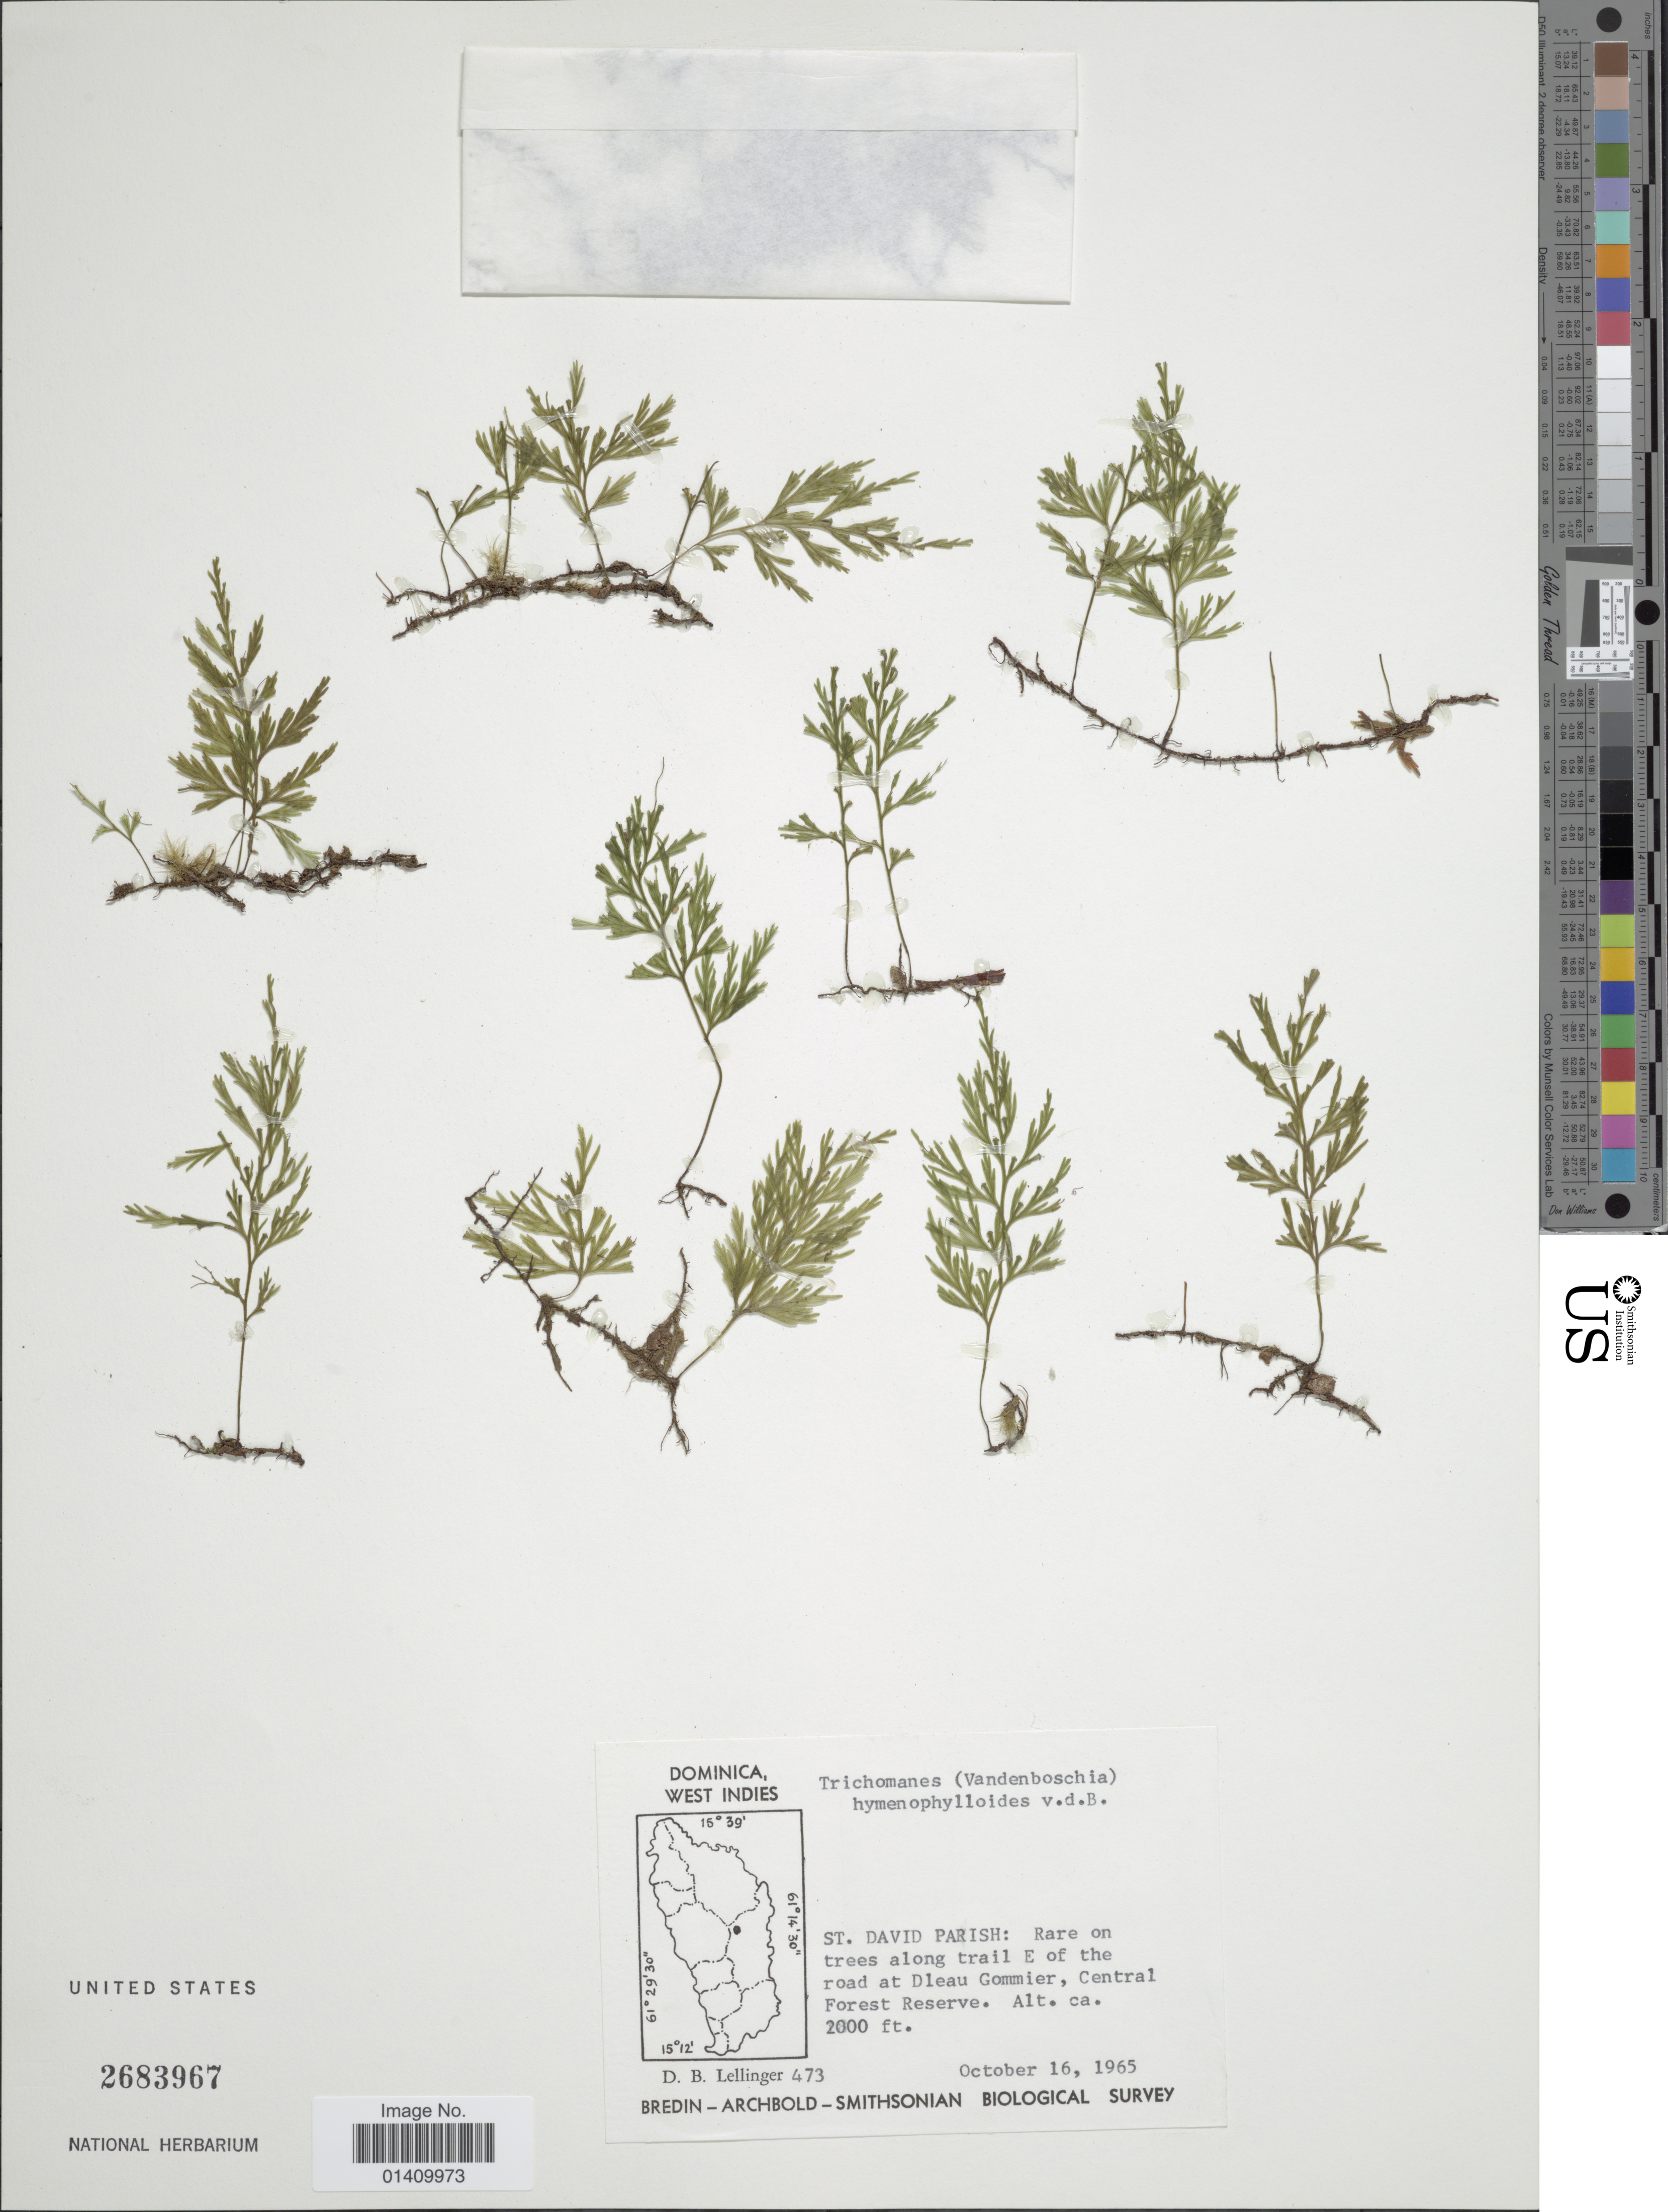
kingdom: Plantae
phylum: Tracheophyta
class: Polypodiopsida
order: Hymenophyllales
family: Hymenophyllaceae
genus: Polyphlebium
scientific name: Polyphlebium hymenophylloides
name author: (Bosch) Ebihara & Dubuisson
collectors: D. B. Lellinger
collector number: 473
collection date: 1965-10-16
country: Dominica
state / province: St. David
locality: West Indies St. David parish: along trail E of the road at Dleau Gommier Central forest reserve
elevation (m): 610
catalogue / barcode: US 2683967